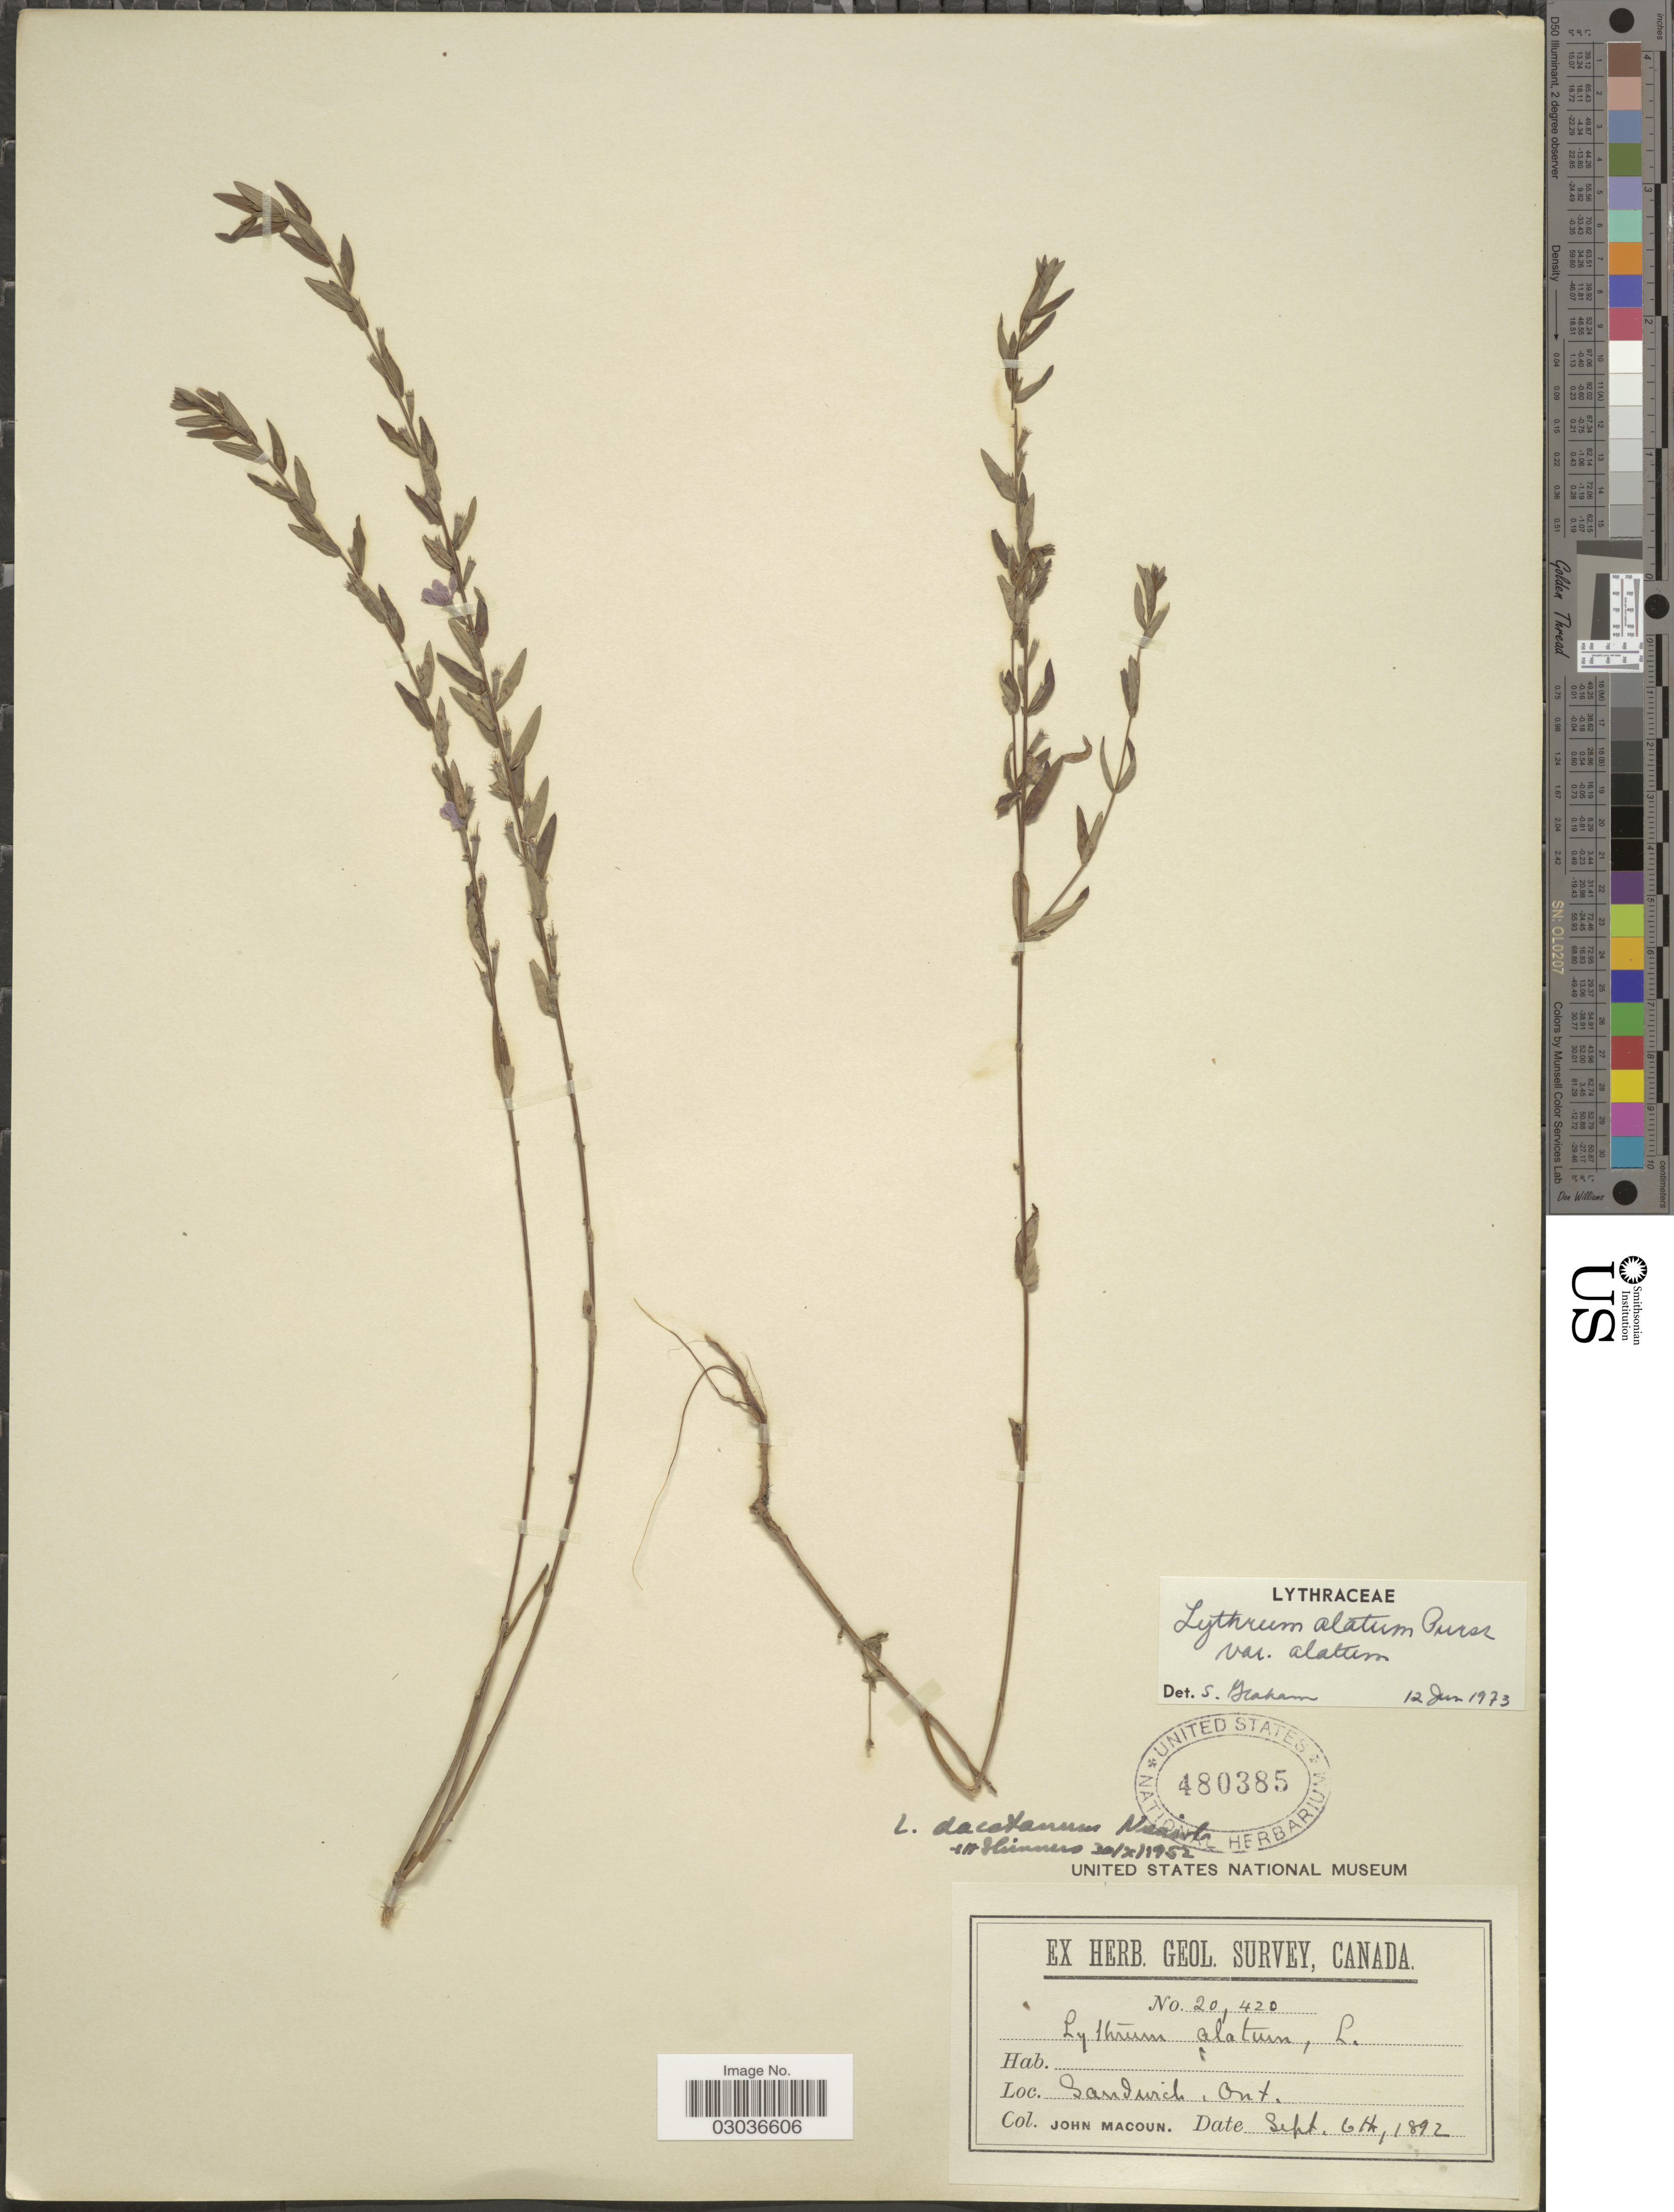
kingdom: Plantae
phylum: Tracheophyta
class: Magnoliopsida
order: Myrtales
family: Lythraceae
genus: Lythrum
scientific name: Lythrum alatum var. alatum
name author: Pursh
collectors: J. Macoun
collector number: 20420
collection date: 1892-09-06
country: Canada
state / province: Ontario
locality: Sandwich. Ont.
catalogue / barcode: US 480385